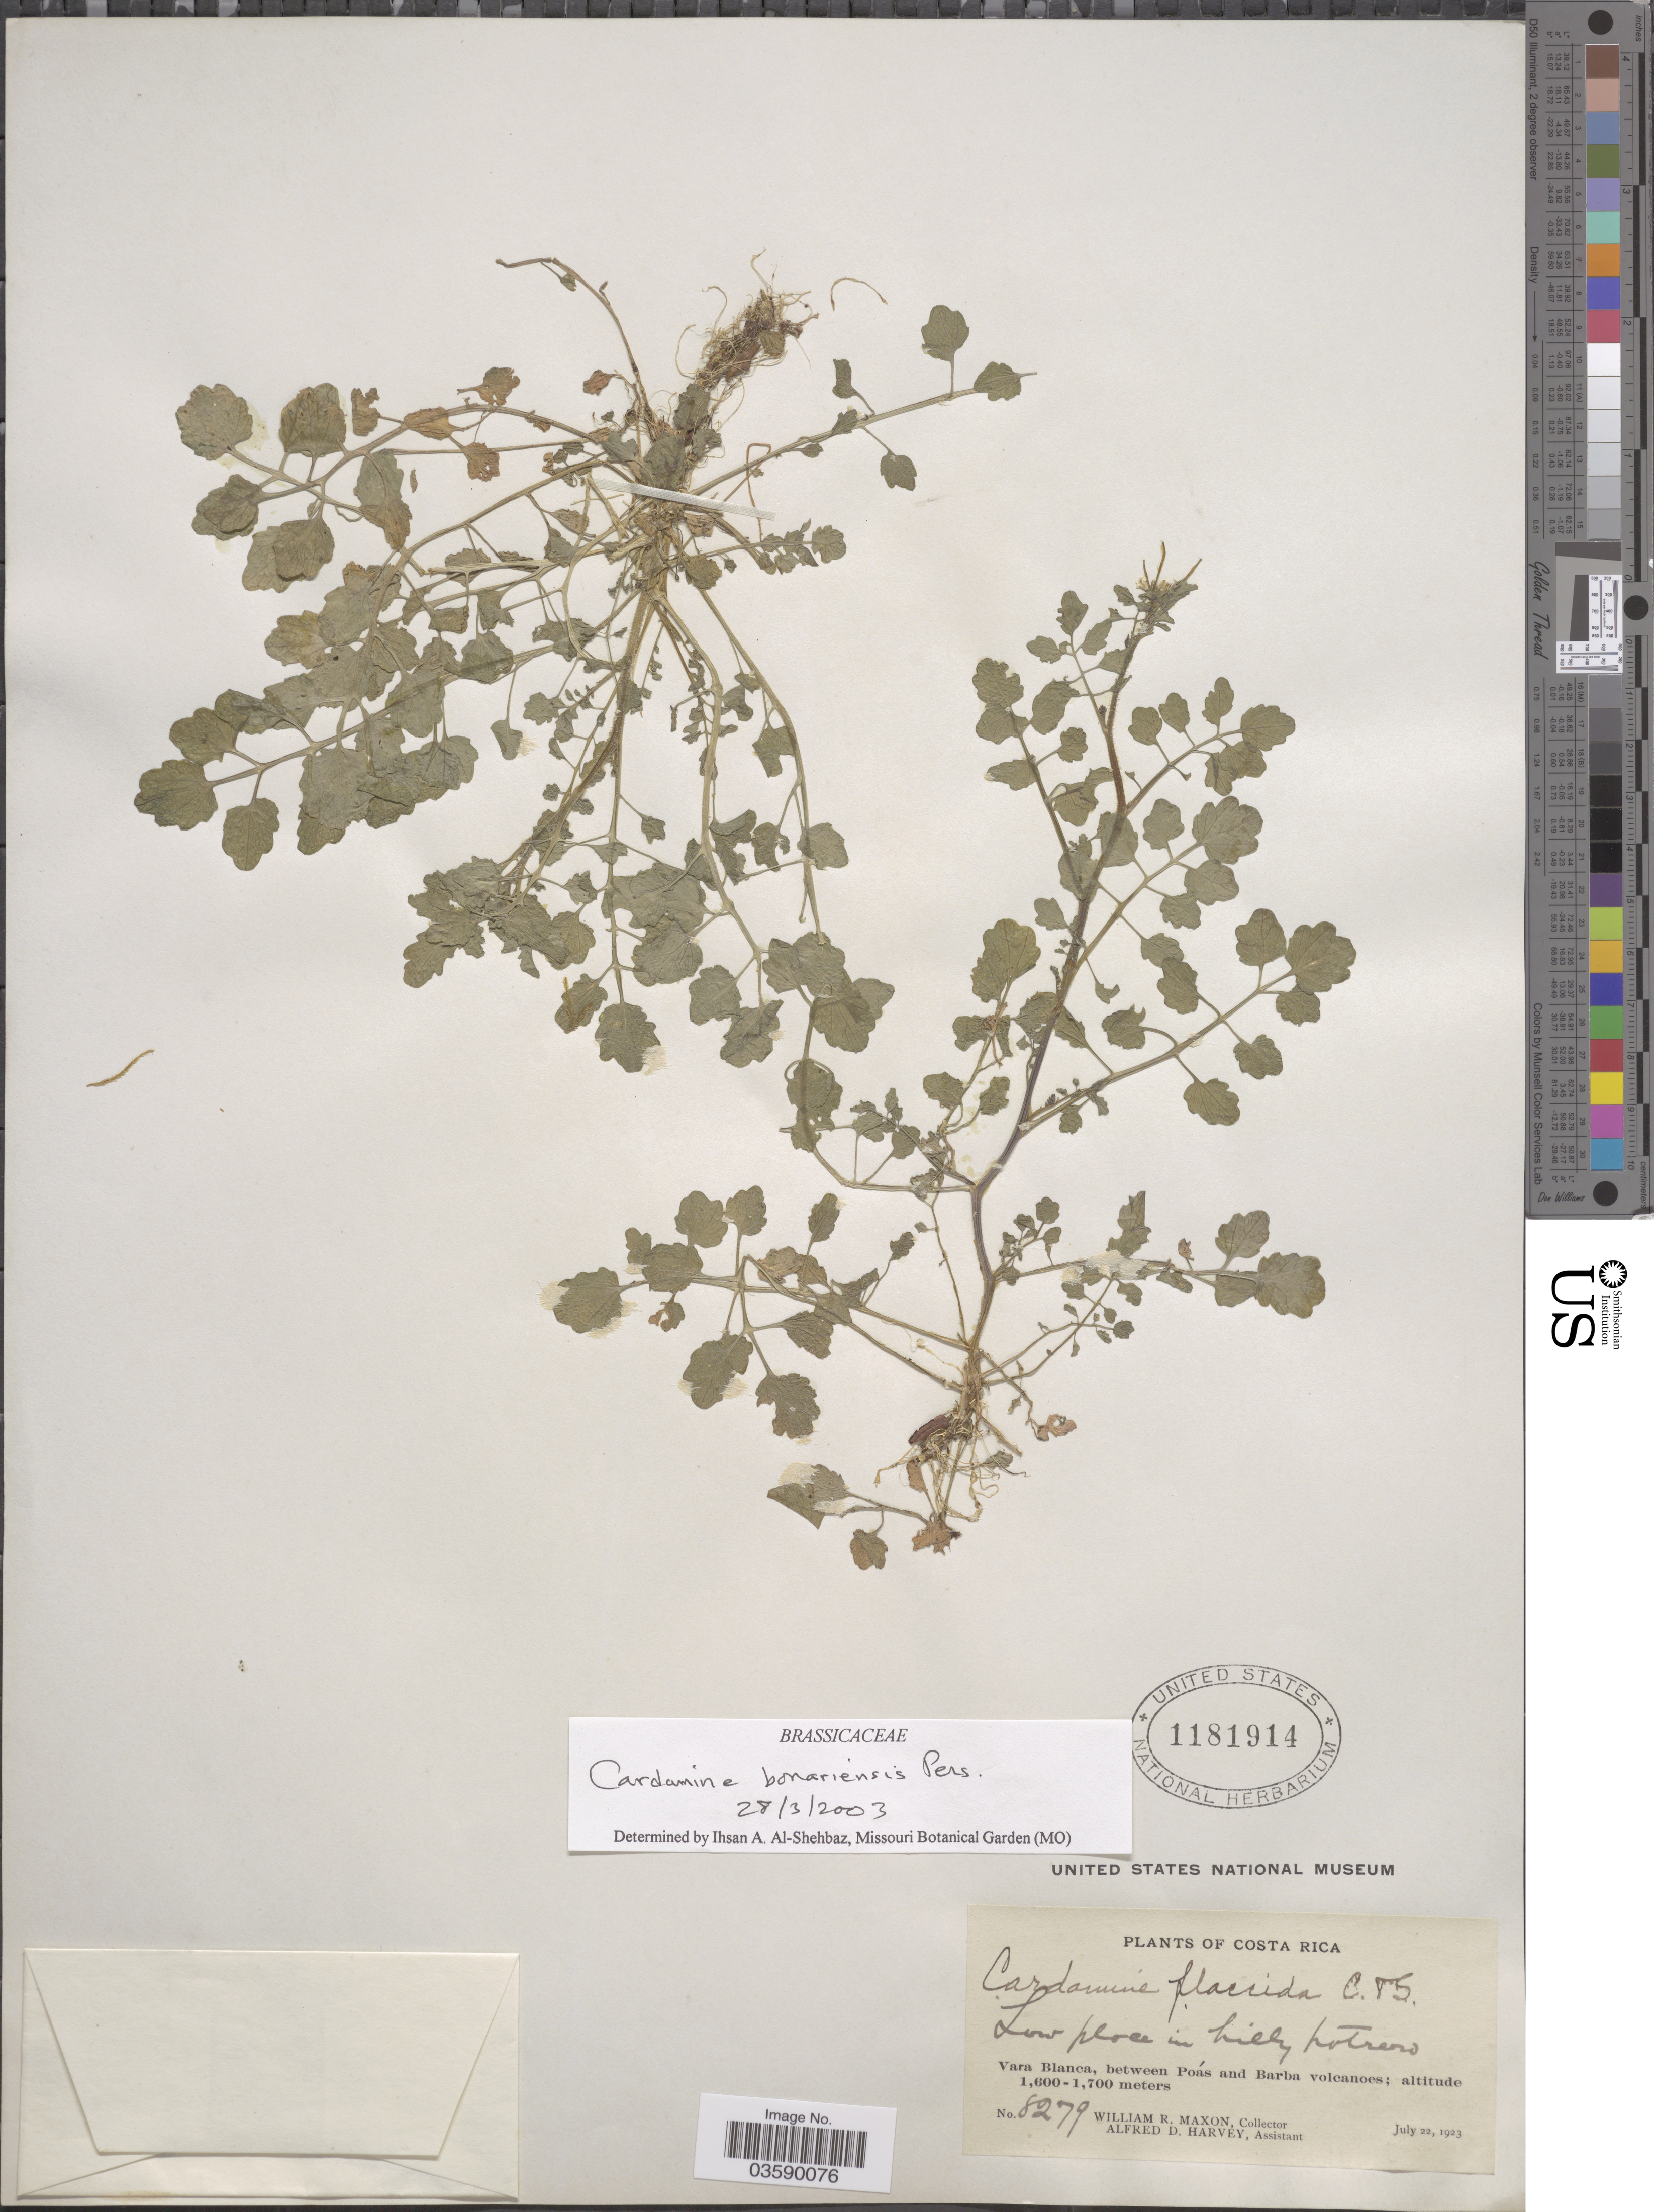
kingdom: Plantae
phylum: Tracheophyta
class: Magnoliopsida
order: Brassicales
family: Brassicaceae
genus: Cardamine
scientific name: Cardamine bonariensis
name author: Pers.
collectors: W. R. Maxon & A. D. Harvey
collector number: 8279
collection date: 1923-07-22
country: Costa Rica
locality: Vara Blanca, between Poás and Barba volcanoes.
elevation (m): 1600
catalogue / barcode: US 1181914